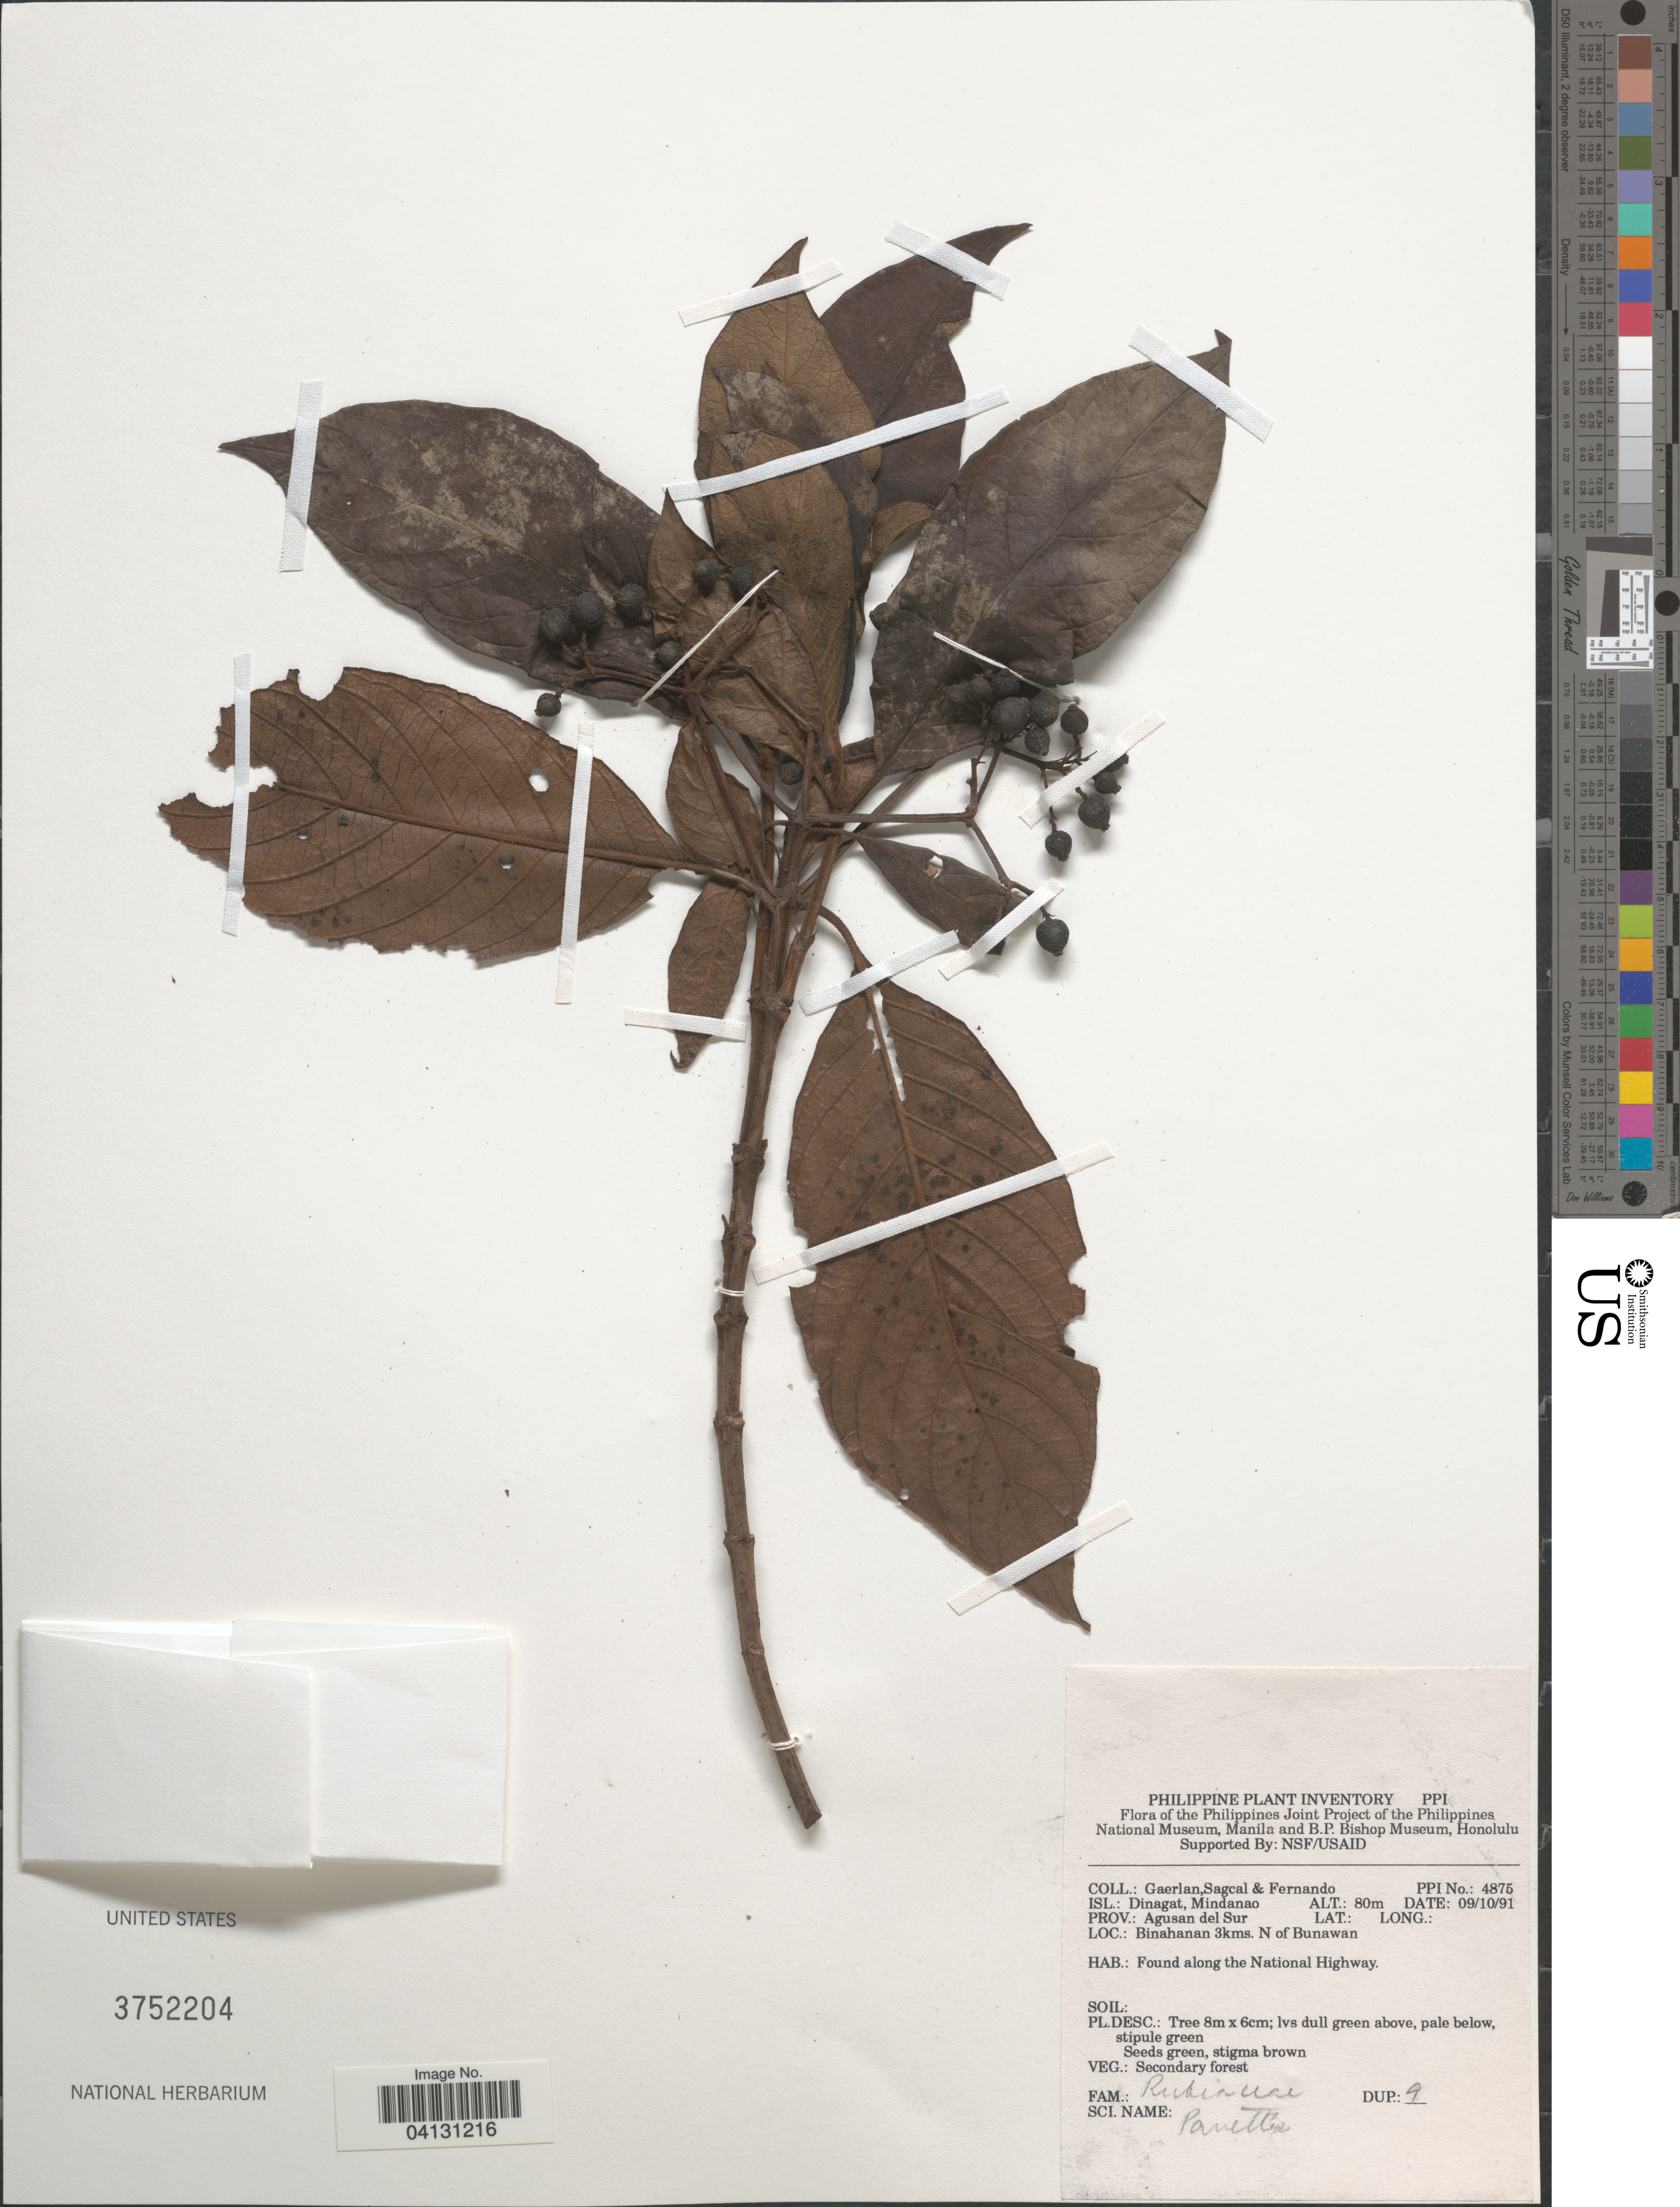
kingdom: Plantae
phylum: Tracheophyta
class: Magnoliopsida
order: Gentianales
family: Rubiaceae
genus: Pavetta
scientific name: Pavetta sp.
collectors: Gaerlan, E. Sagcal & -- Fernando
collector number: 4875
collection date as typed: Transcribed d/m/y: 9/10/91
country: Philippines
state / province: Caraga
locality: Isl.: Dinagat, Mindanao. Prov.: Agusan del Sur. Binahanan 3kms. N of Bunawan. Found along the National Highway.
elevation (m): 80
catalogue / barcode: US 3752204